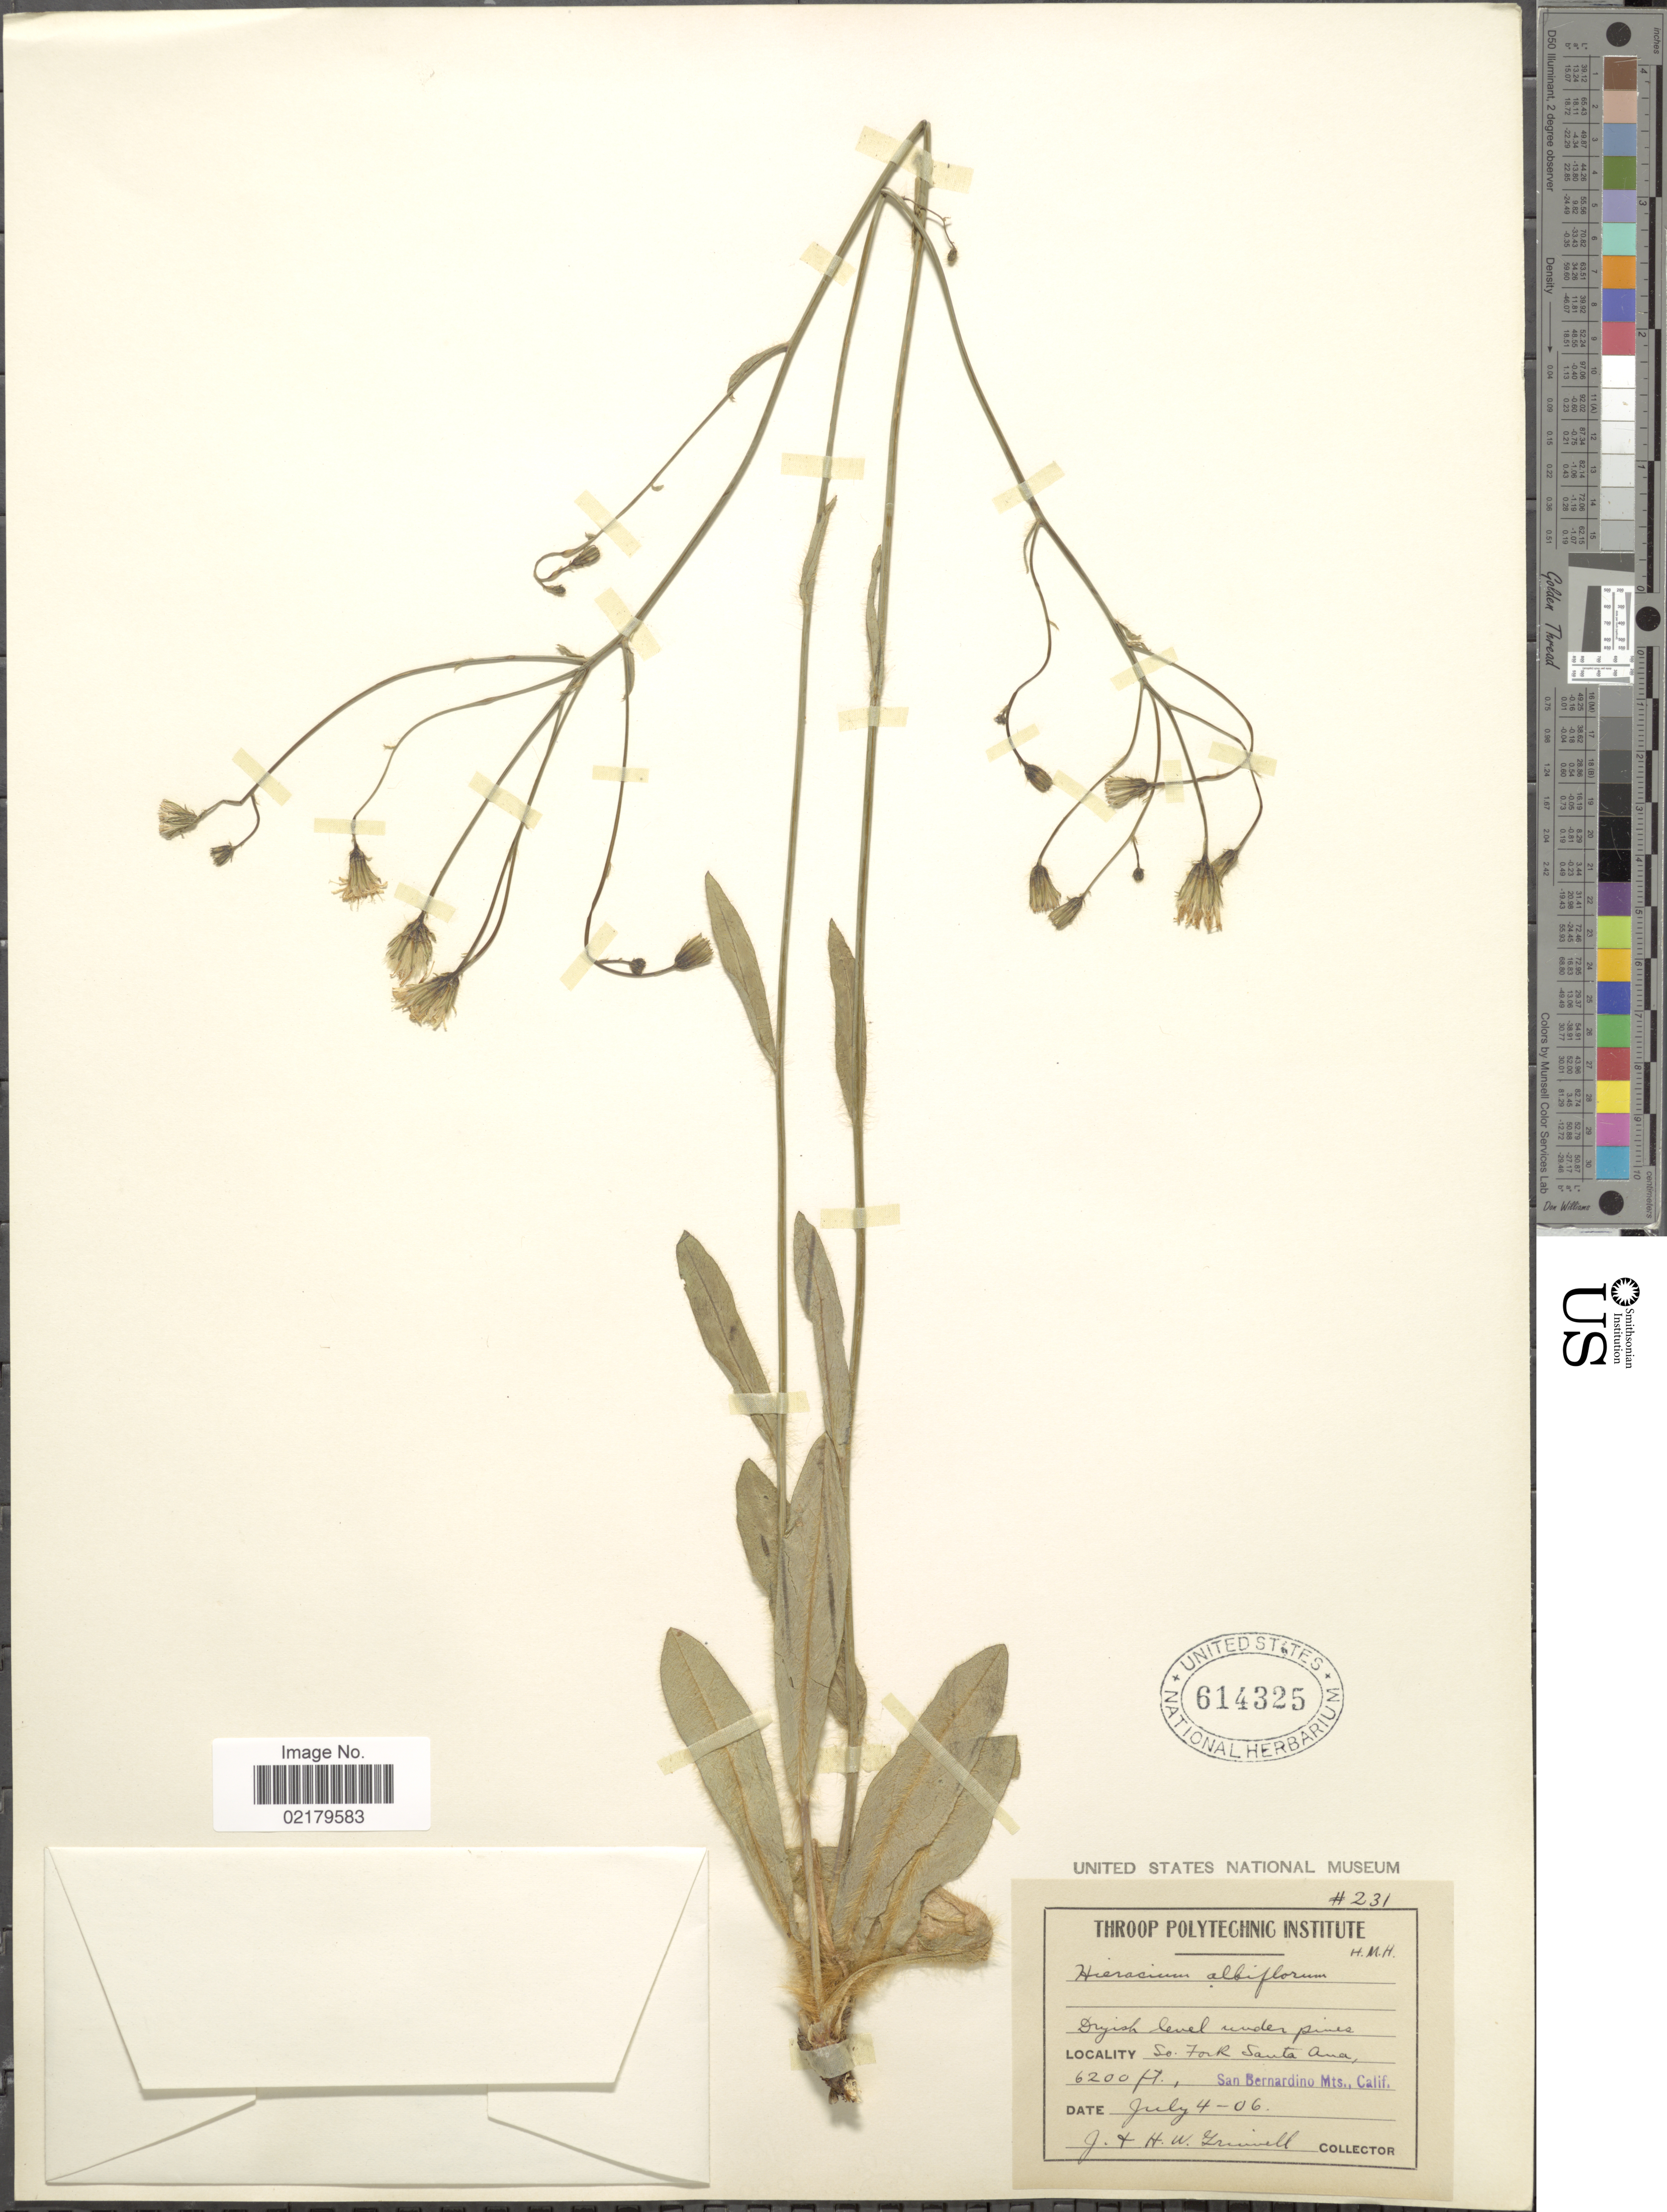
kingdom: Plantae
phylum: Tracheophyta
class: Magnoliopsida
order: Asterales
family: Asteraceae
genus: Hieracium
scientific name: Hieracium albiflorum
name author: Hook.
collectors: J. Grinnel & H. Grinnell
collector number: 231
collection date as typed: Transcribed d/m/y: 4/7/06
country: United States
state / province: California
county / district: San Bernardino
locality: Dryish level under pines, So Fork Santa Ana, San Bernardino Mts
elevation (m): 1890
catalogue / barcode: US 614325